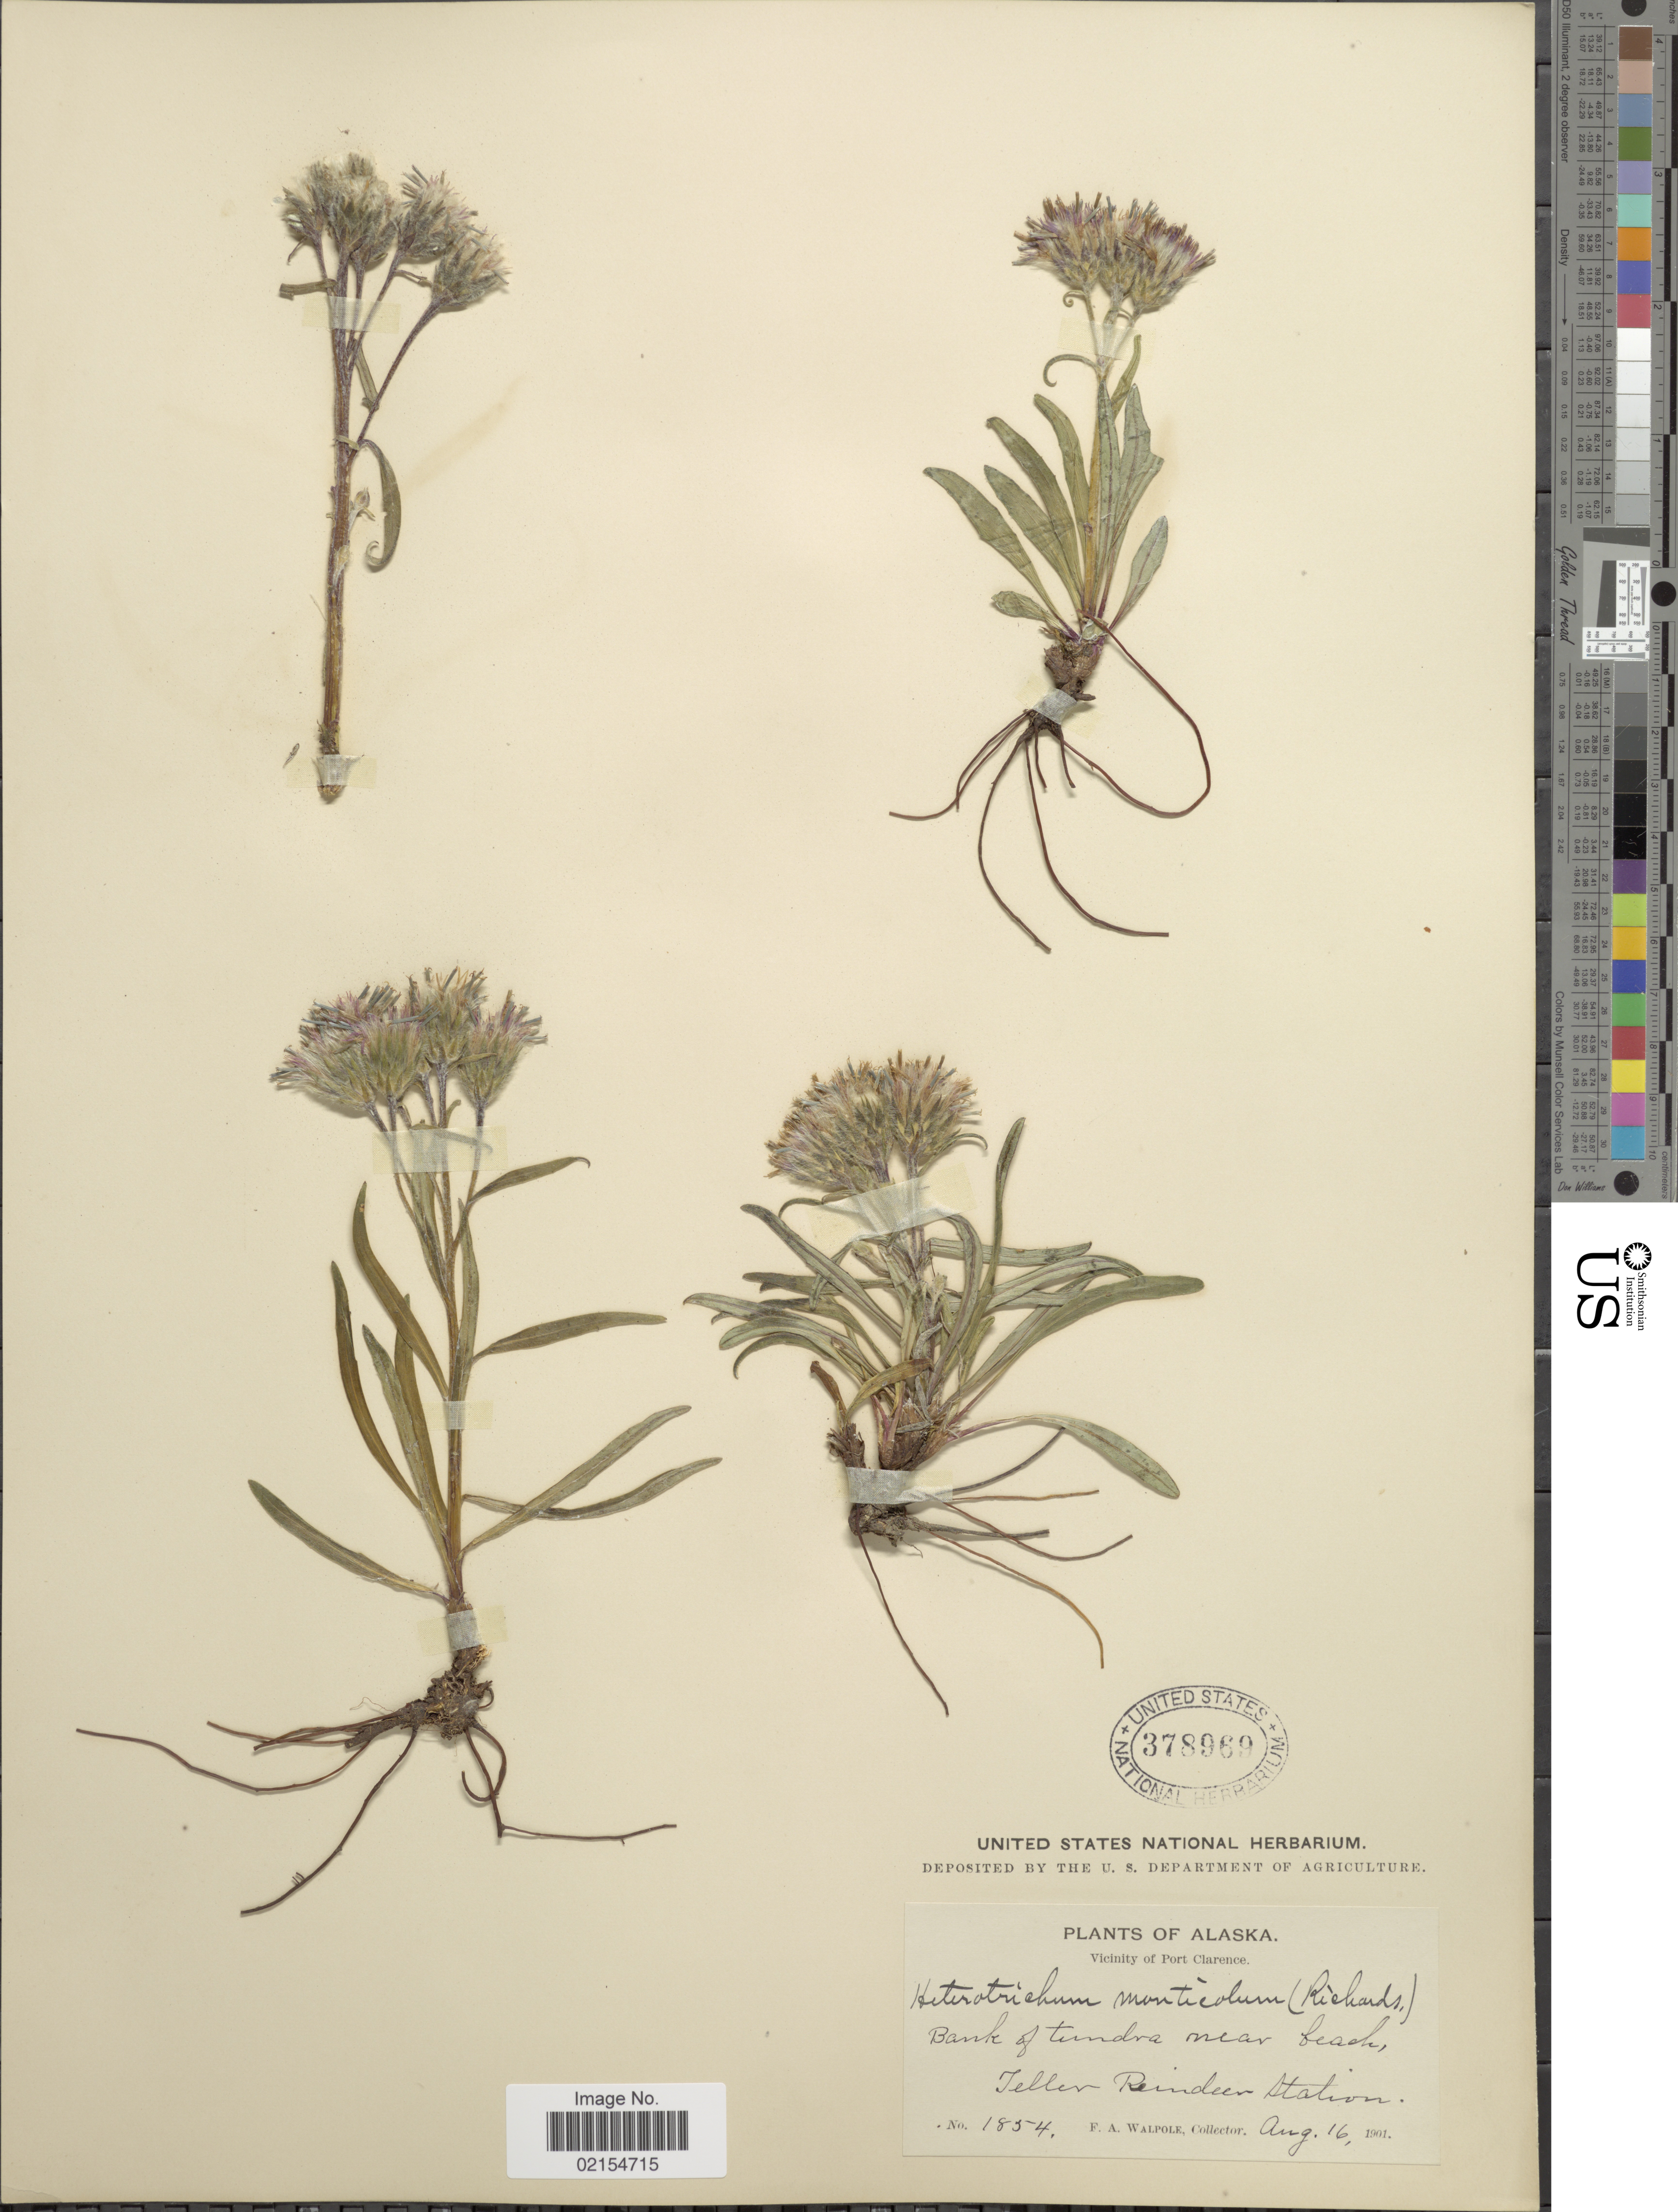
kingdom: Plantae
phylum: Tracheophyta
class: Magnoliopsida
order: Asterales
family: Asteraceae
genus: Saussurea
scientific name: Saussurea angustifolia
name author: (L.) DC.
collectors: F. Walpole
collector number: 1854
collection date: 1901-08-16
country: United States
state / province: Alaska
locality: Vicinity of Port Clarence, Bank of tundra near beach, Teller Reindeer Station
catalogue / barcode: US 378969